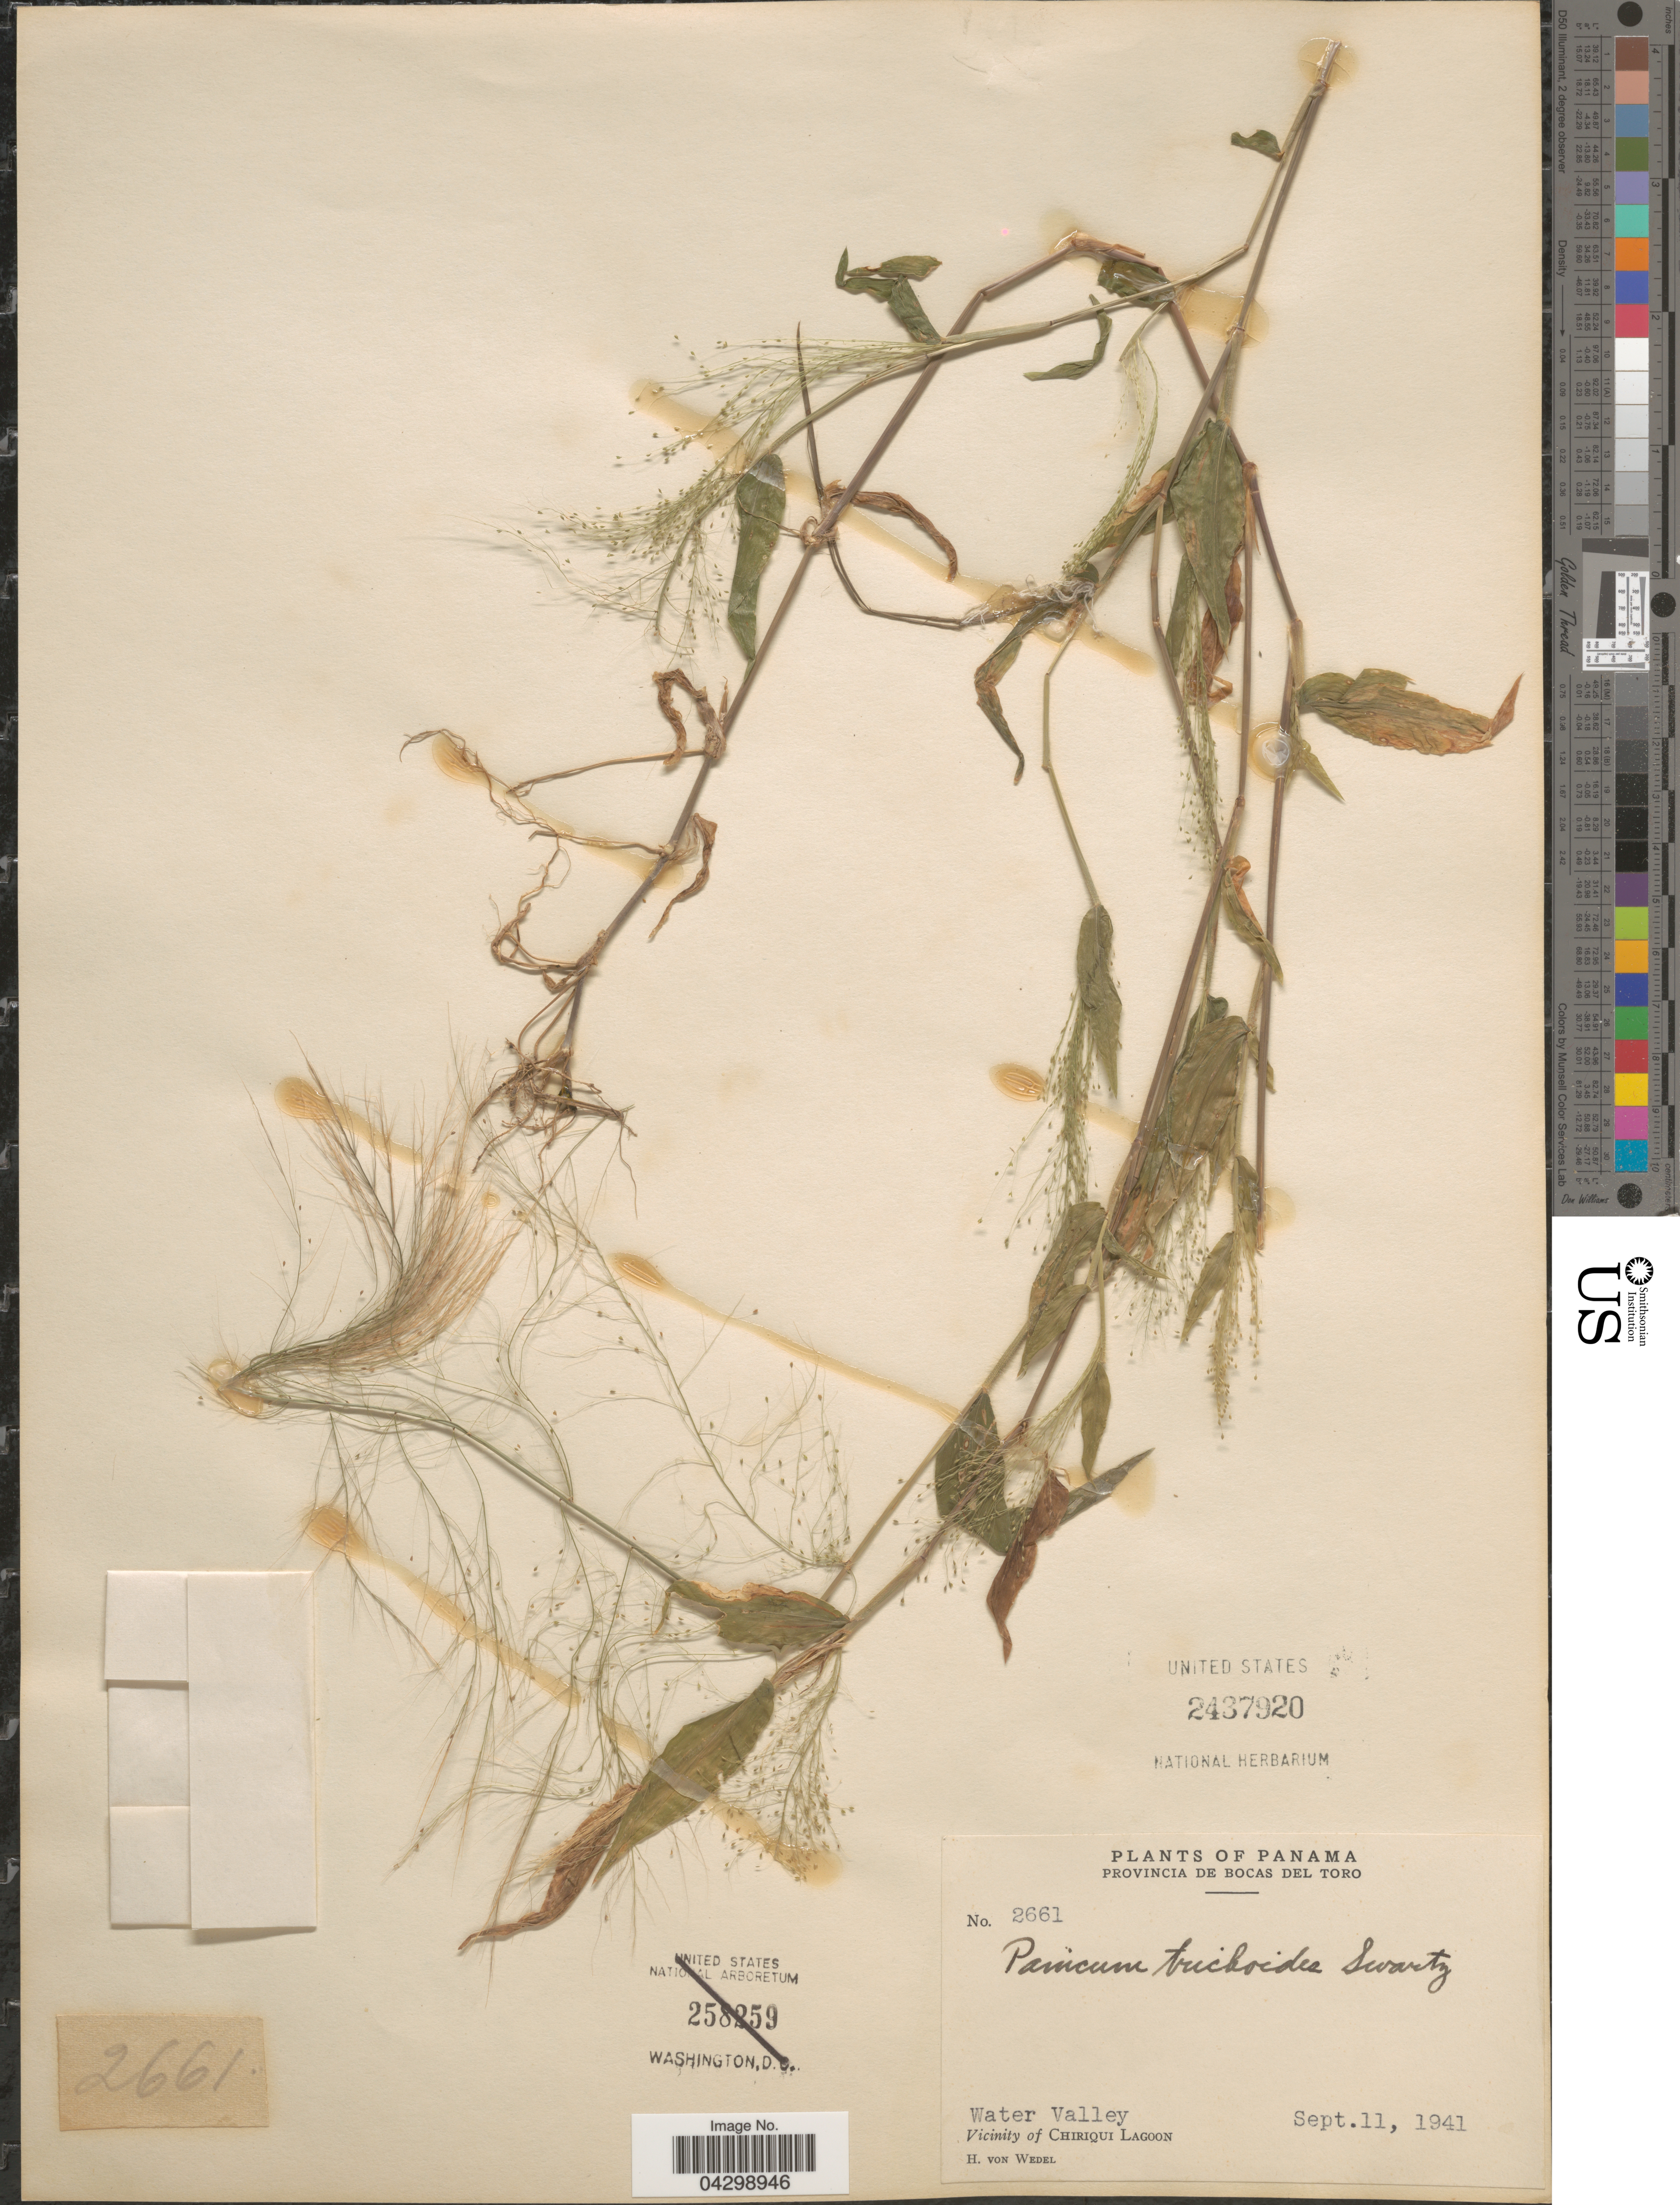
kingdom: Plantae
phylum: Tracheophyta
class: Liliopsida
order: Poales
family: Poaceae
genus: Panicum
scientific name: Panicum trichoides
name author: Sw.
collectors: H. von Wedel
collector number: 2661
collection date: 1941-09-11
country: Panama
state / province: Bocas del Toro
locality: Water Valley. Vicinity of Chiriqui Lagoon.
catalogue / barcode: US 2437920